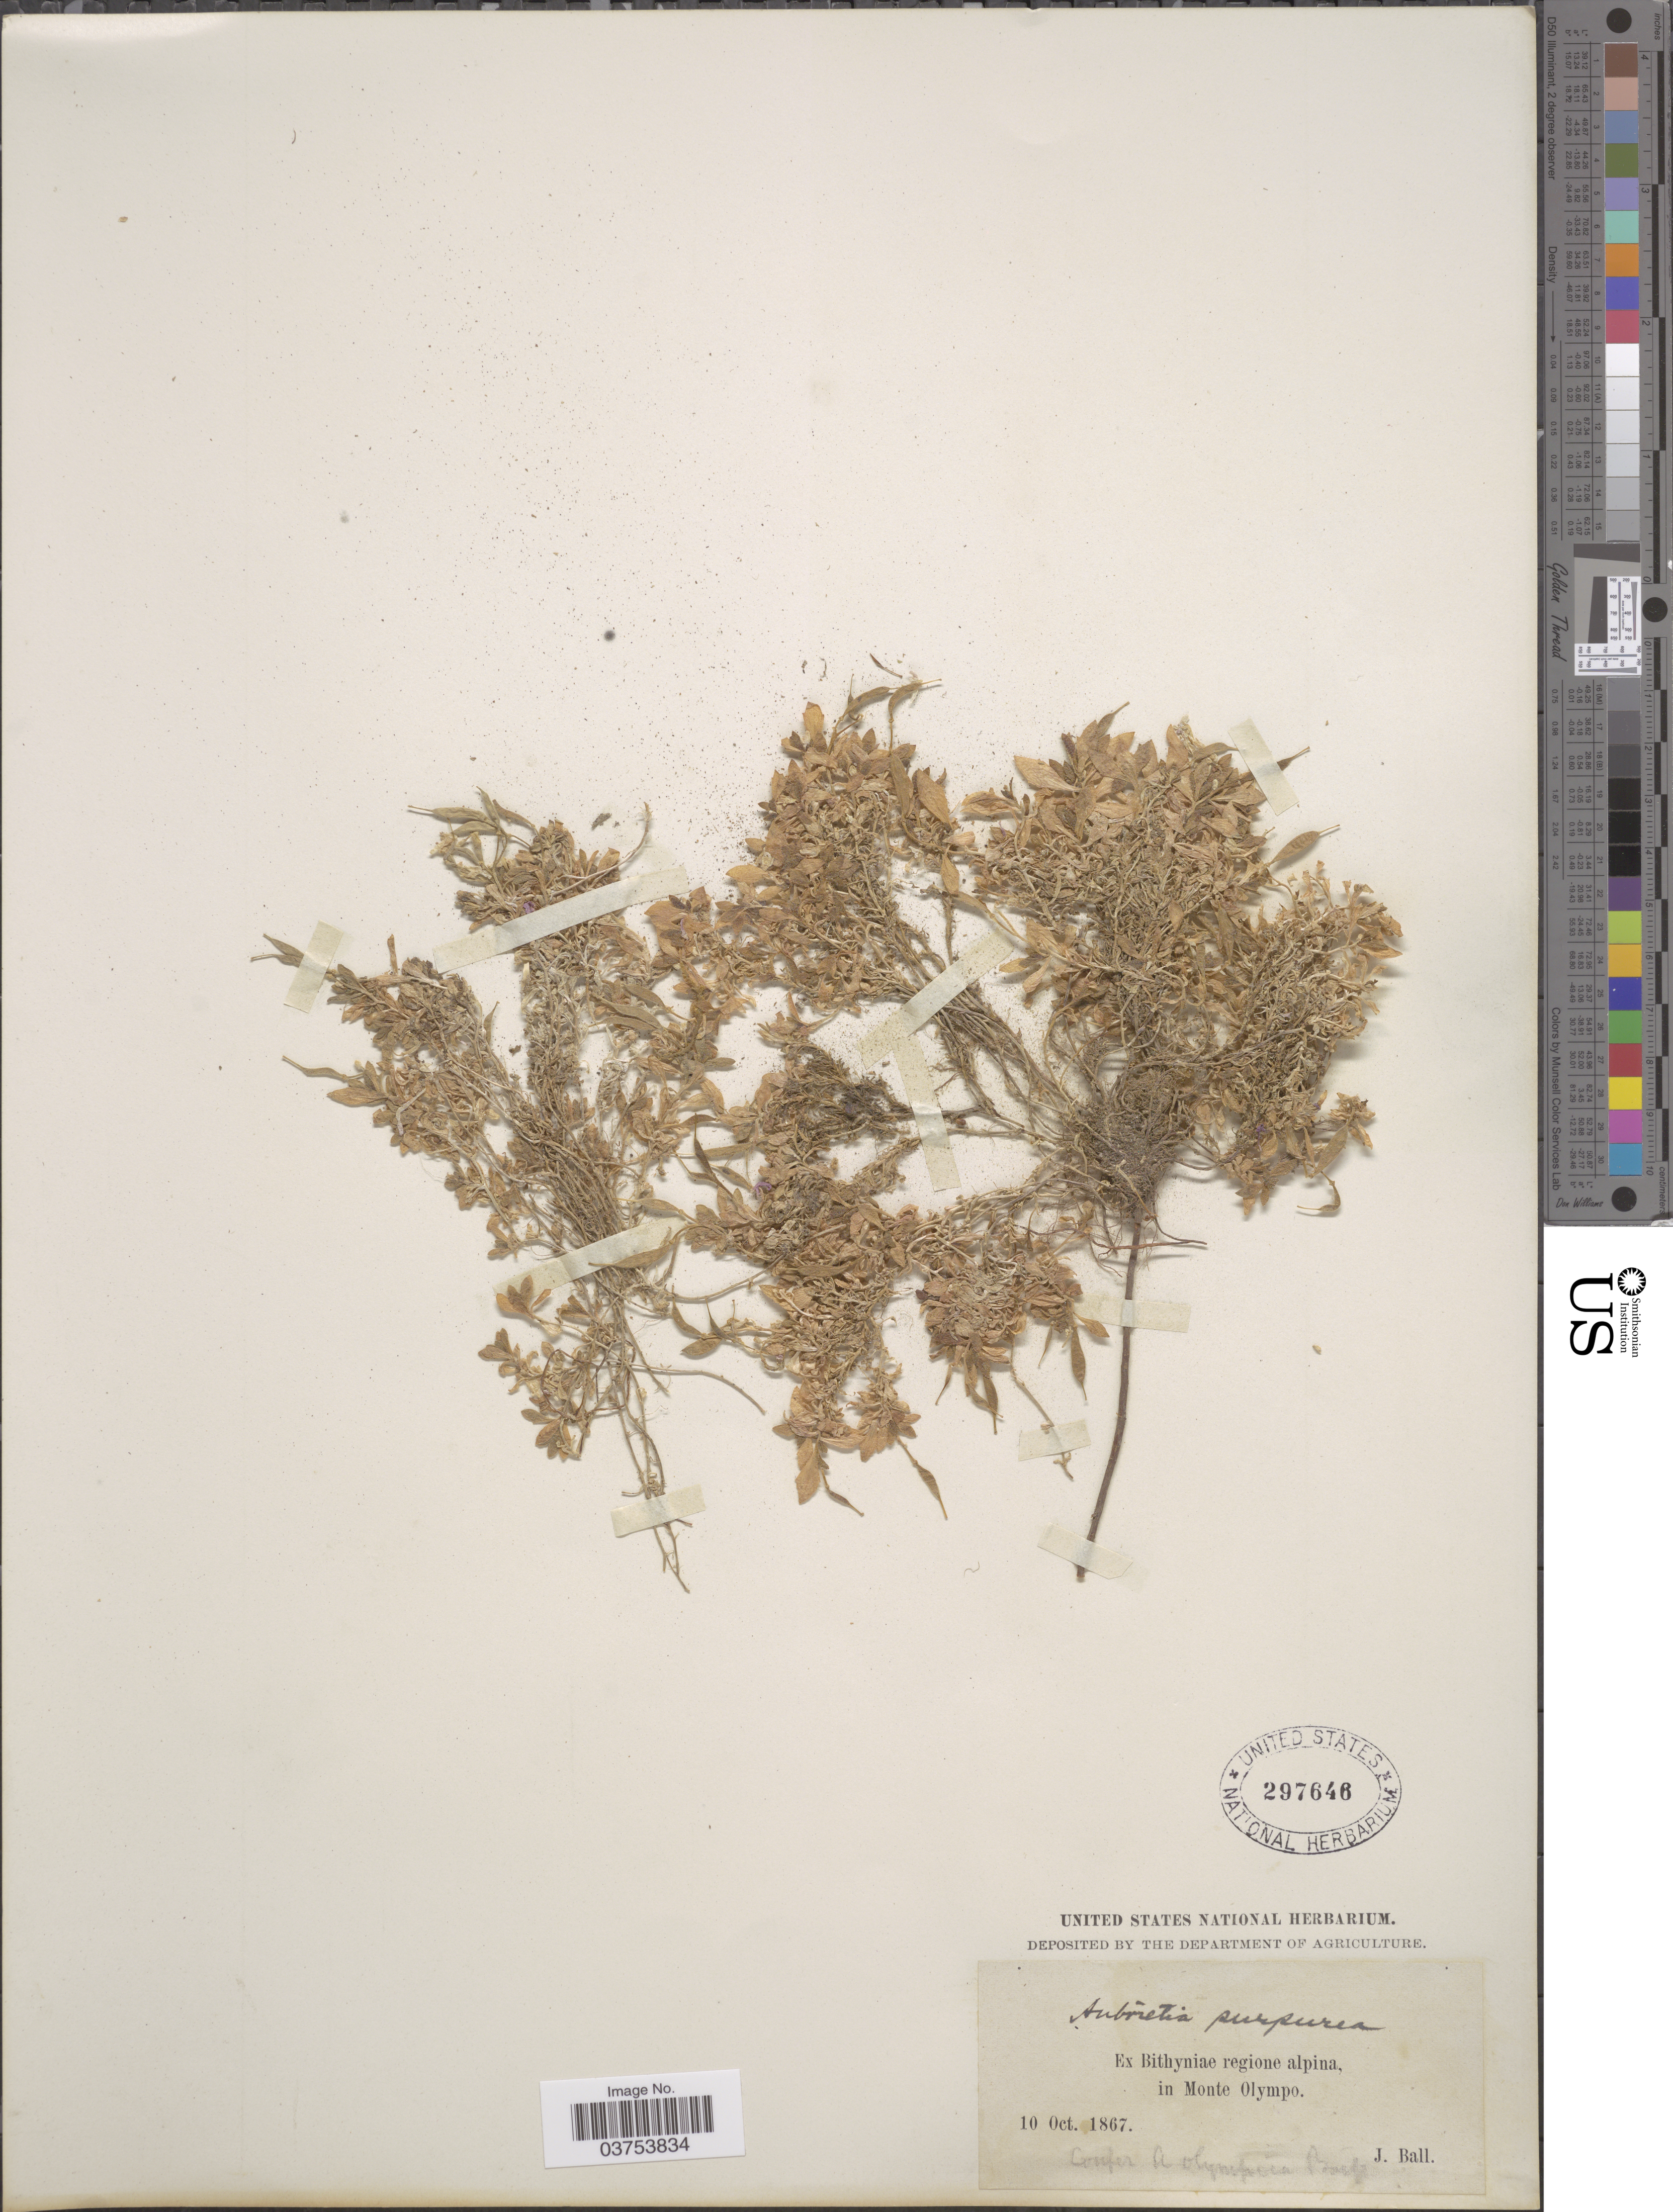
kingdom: Plantae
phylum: Tracheophyta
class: Magnoliopsida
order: Brassicales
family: Brassicaceae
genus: Aubrieta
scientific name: Aubrieta purpurea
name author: DC.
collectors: J. Ball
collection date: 1867-10-10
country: Turkey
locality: Ex Bithyniae regione alpina, in Monte Olympo. Confer A olympica Bomp [interpreted].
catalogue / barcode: US 297646